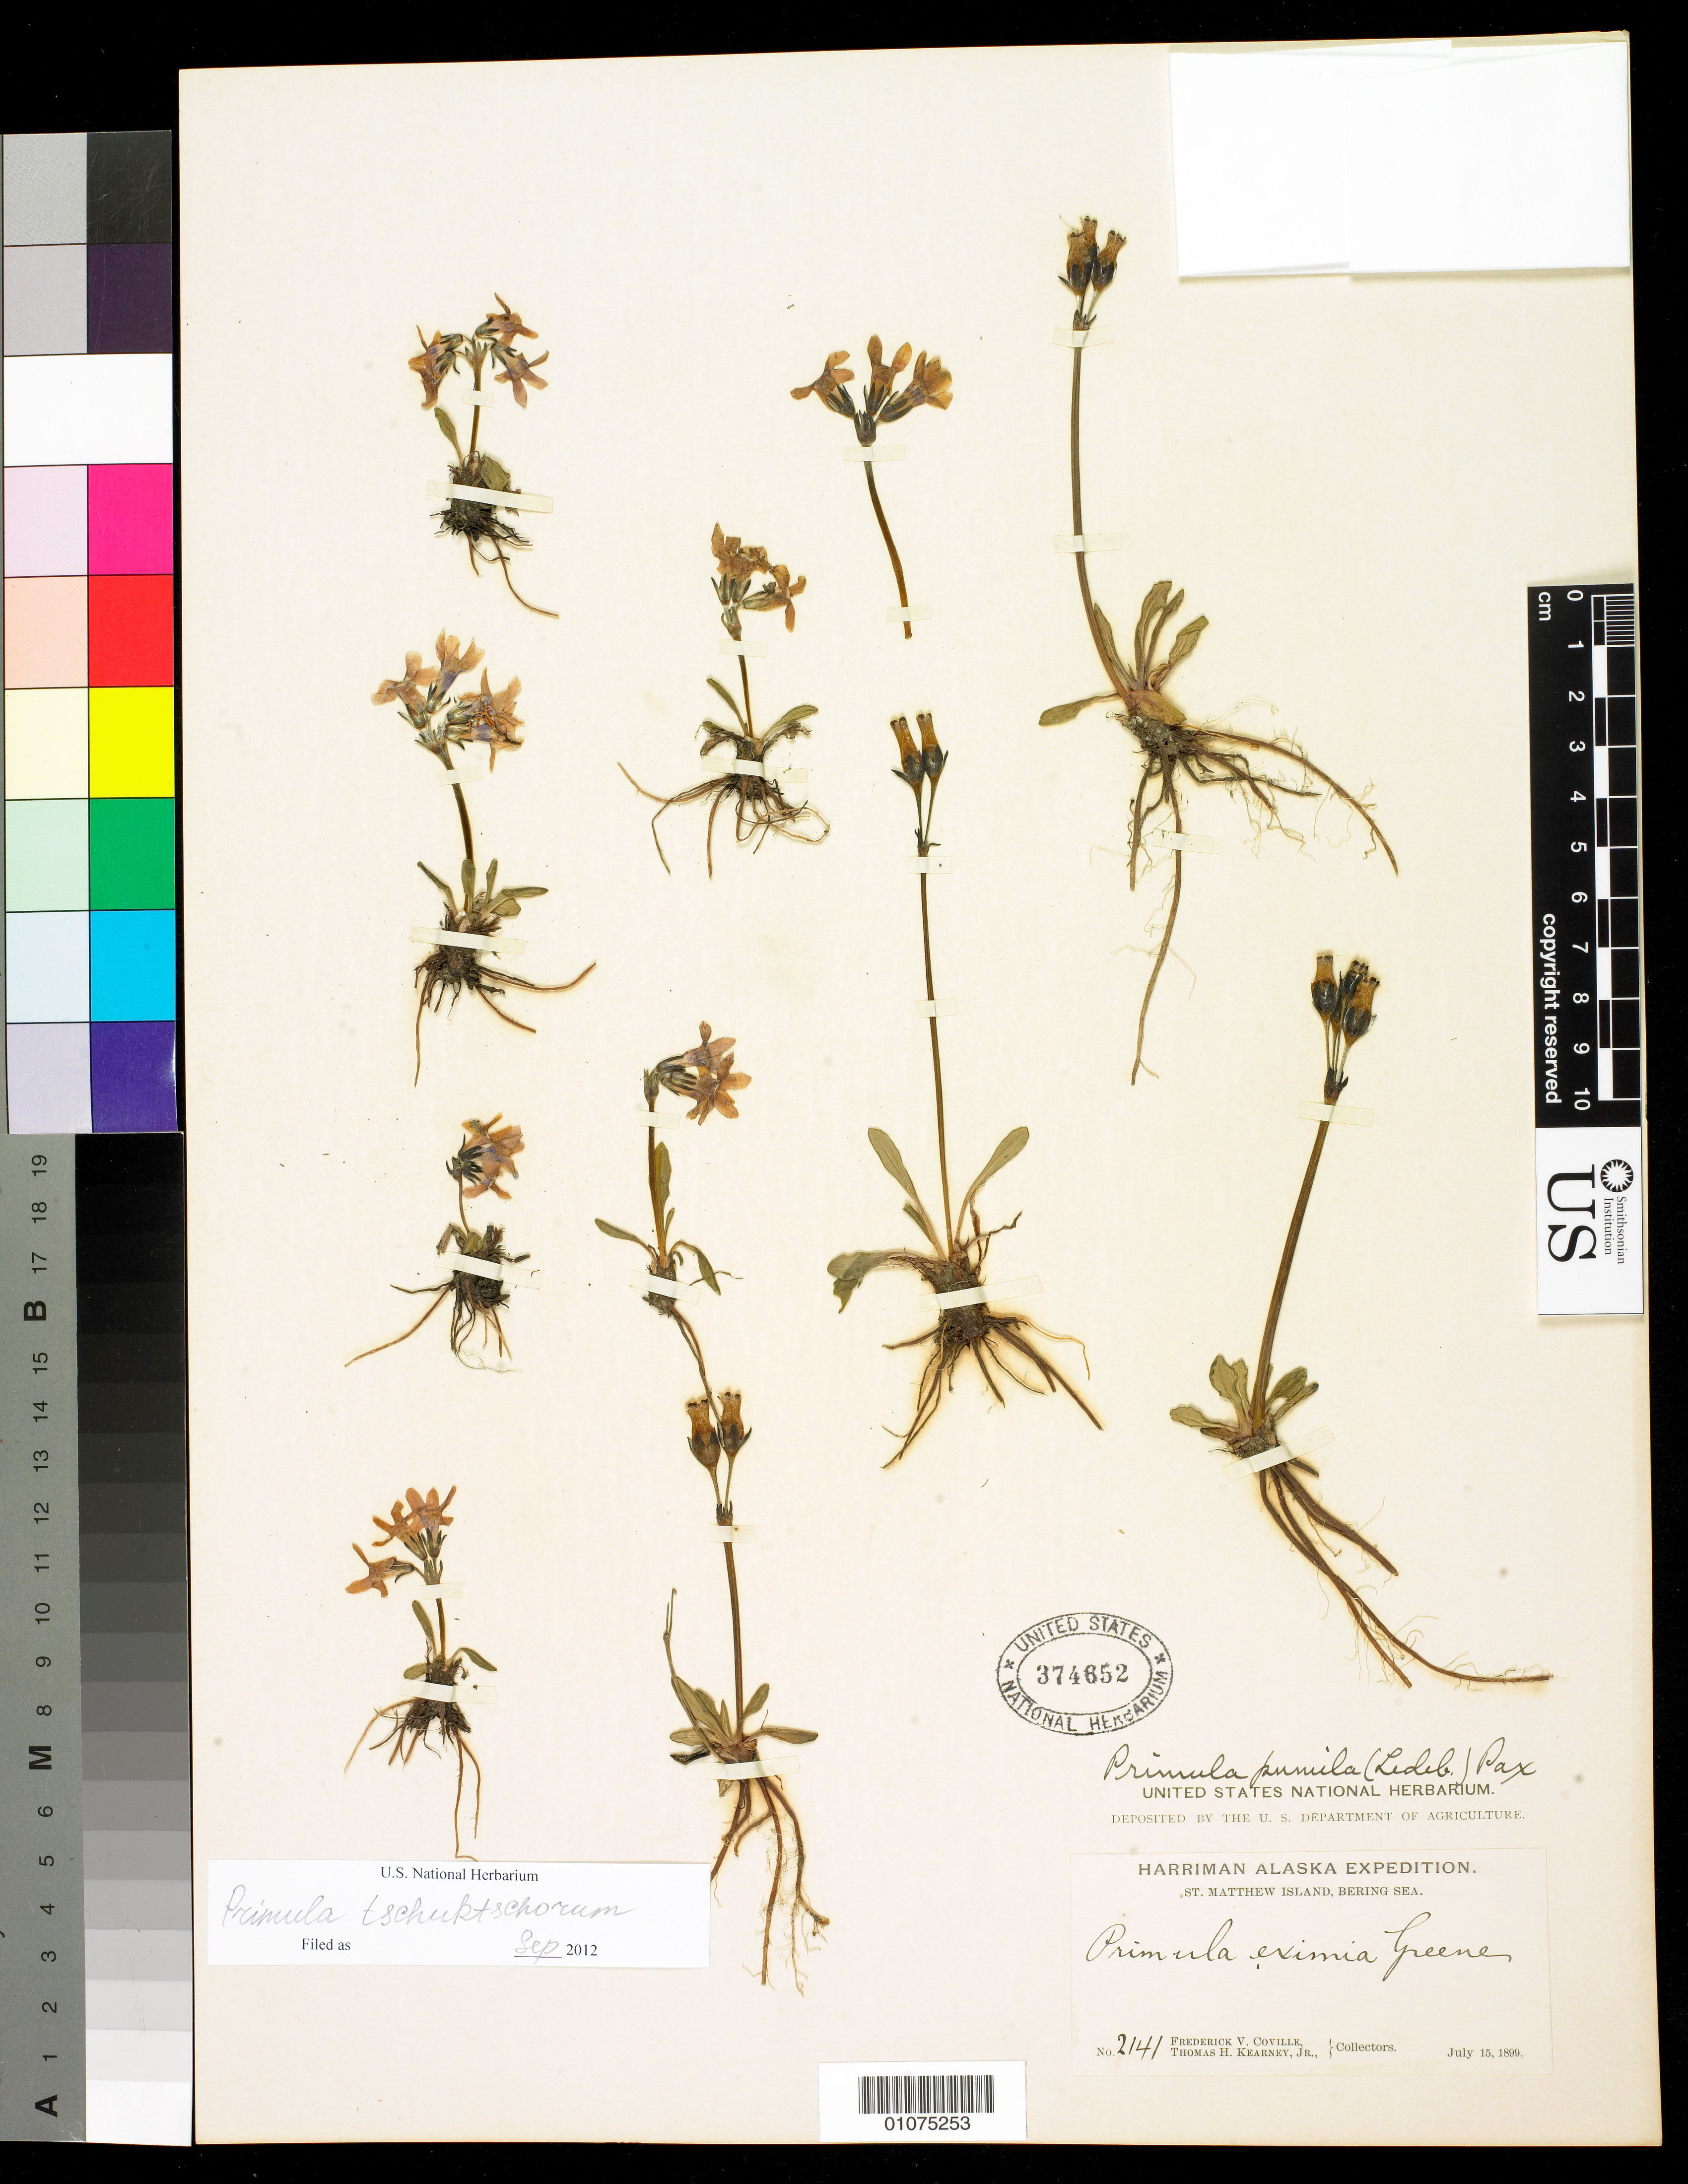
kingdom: Plantae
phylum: Tracheophyta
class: Magnoliopsida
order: Ericales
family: Primulaceae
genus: Primula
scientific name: Primula tschuktschorum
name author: Kjellm.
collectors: F. V. Coville & T. H. Kearney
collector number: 2141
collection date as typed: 15 Jul 1899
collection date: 1899-07-15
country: United States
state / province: Alaska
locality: St. Matthew Island, Bering Sea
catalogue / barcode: US 374652